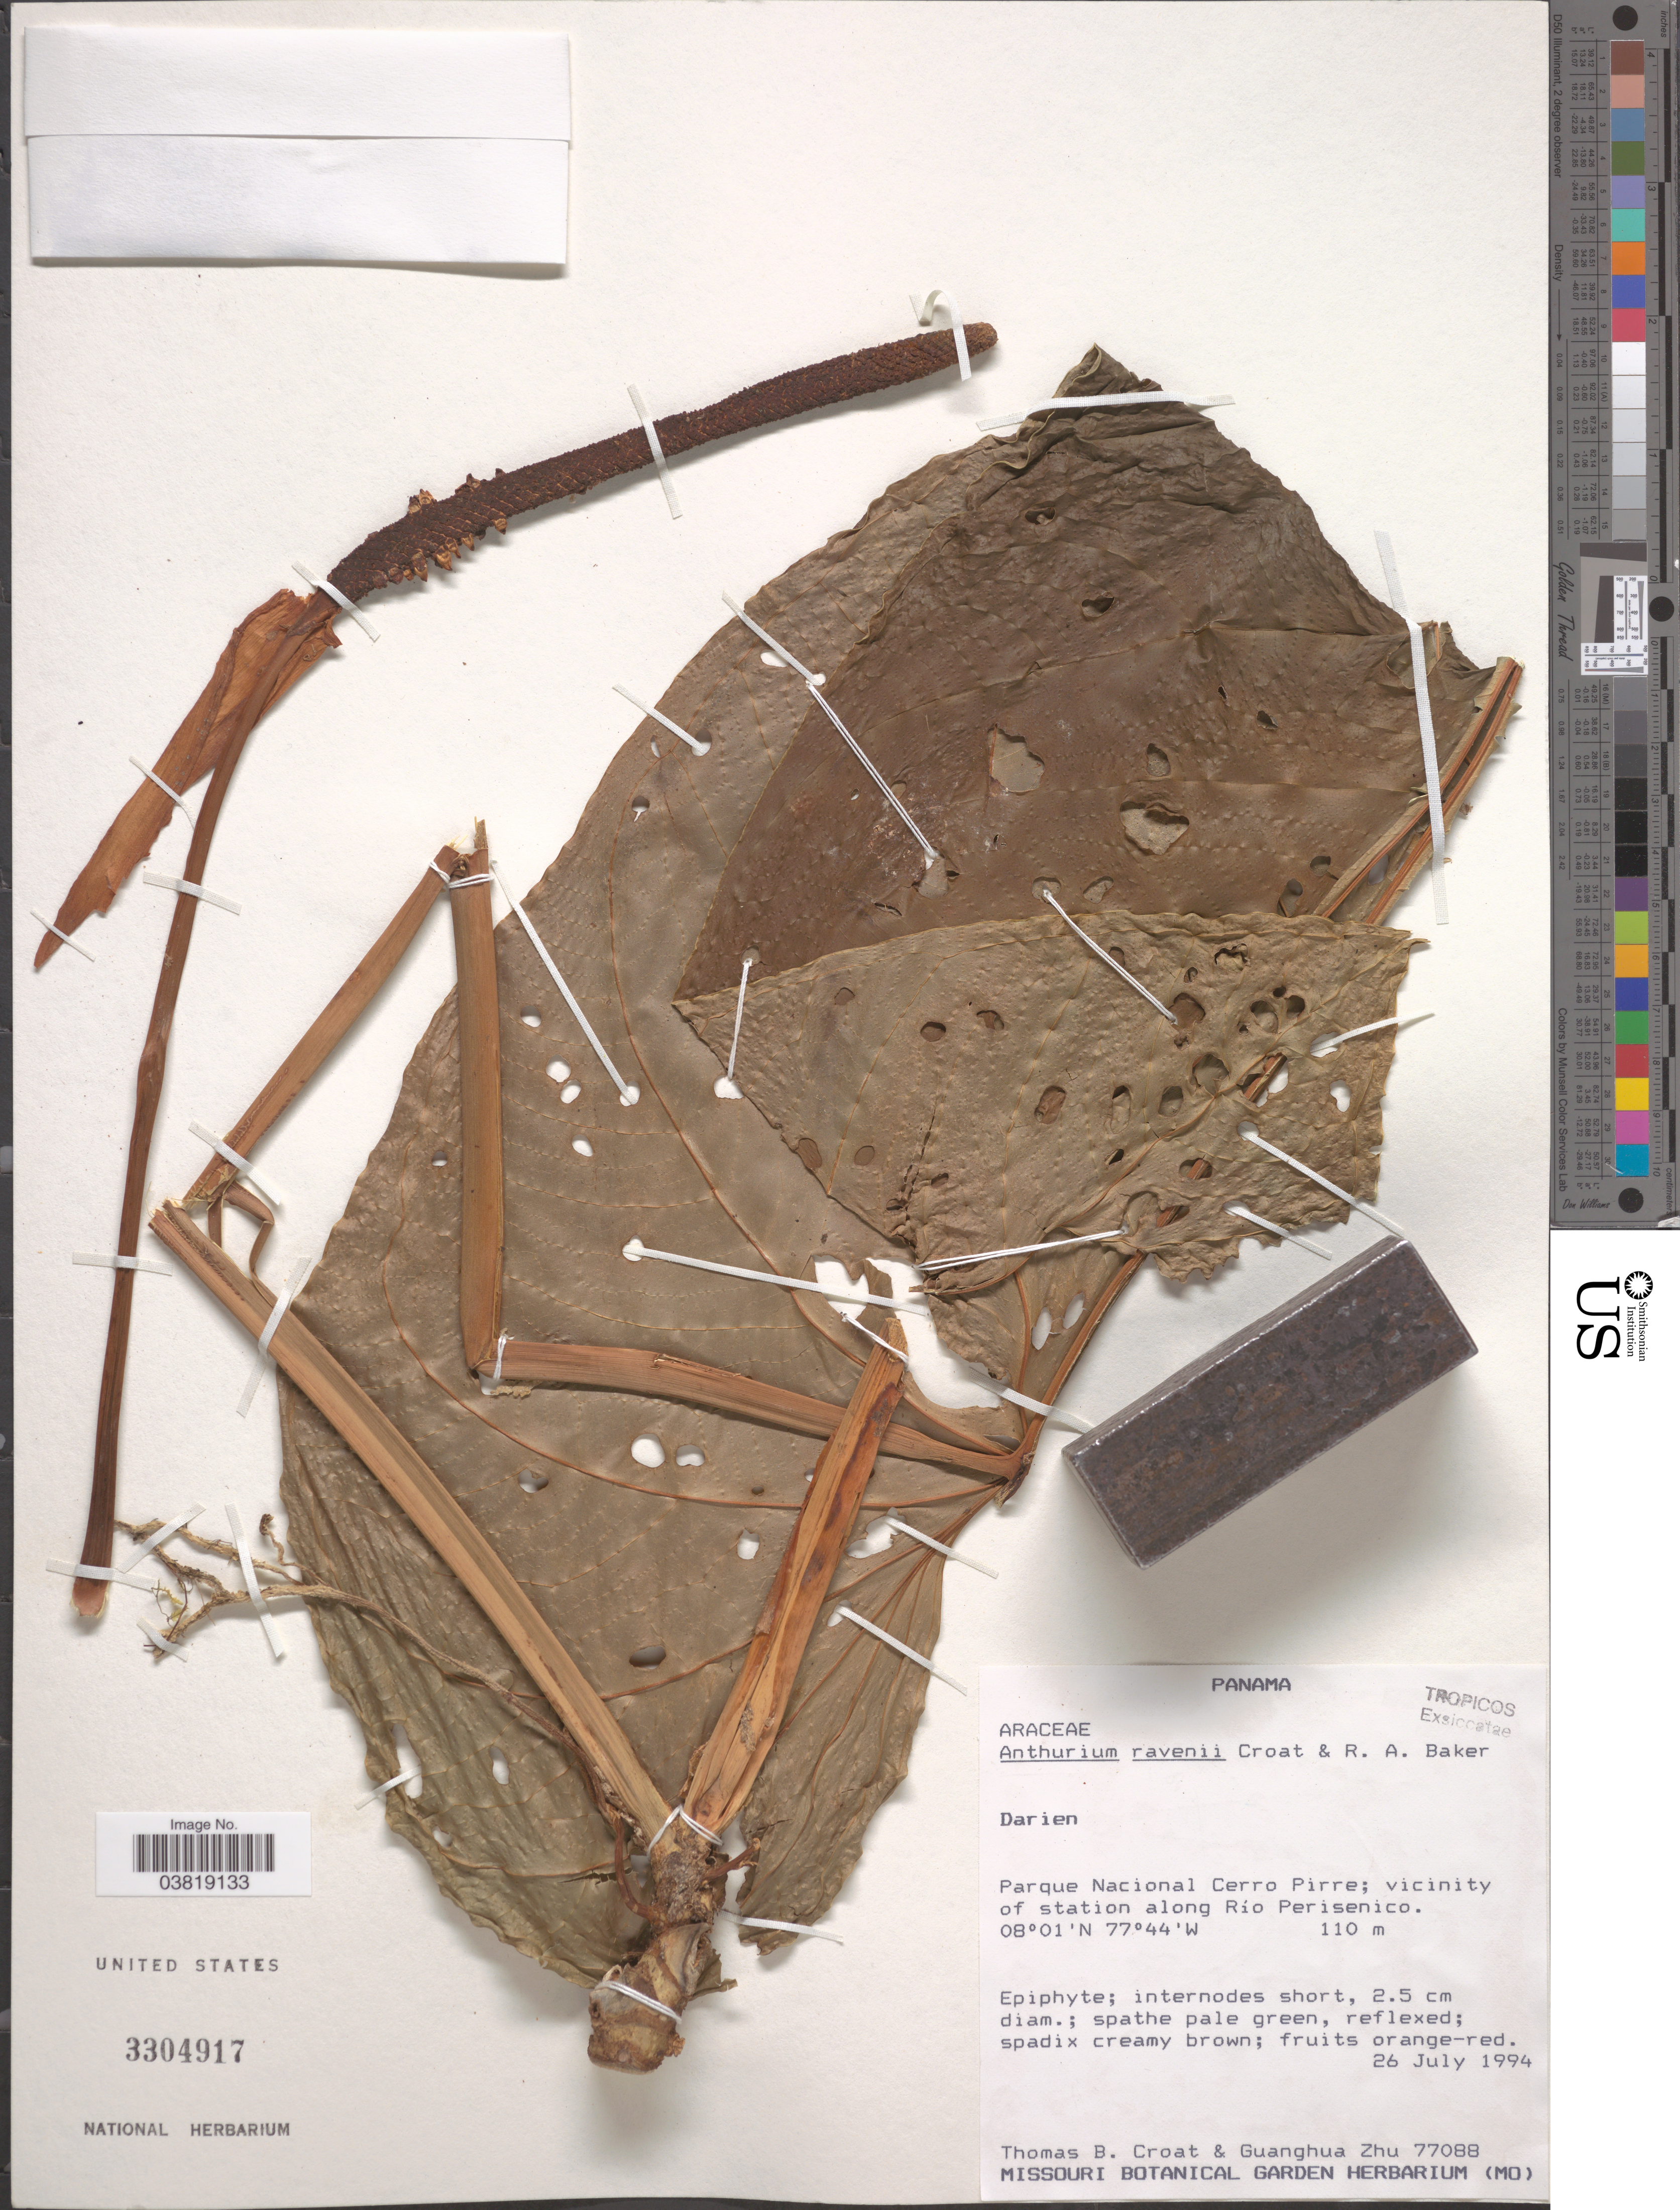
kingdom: Plantae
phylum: Tracheophyta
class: Liliopsida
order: Alismatales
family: Araceae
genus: Anthurium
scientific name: Anthurium ravenii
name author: Croat & R.A. Baker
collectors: T. B. Croat & Zhu Guanghua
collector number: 77088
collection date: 1994-07-26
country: Panama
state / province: Darien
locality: Parque Nacional Cerro Pirre; vicinity of station along Río Perisenico.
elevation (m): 110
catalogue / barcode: US 3304917